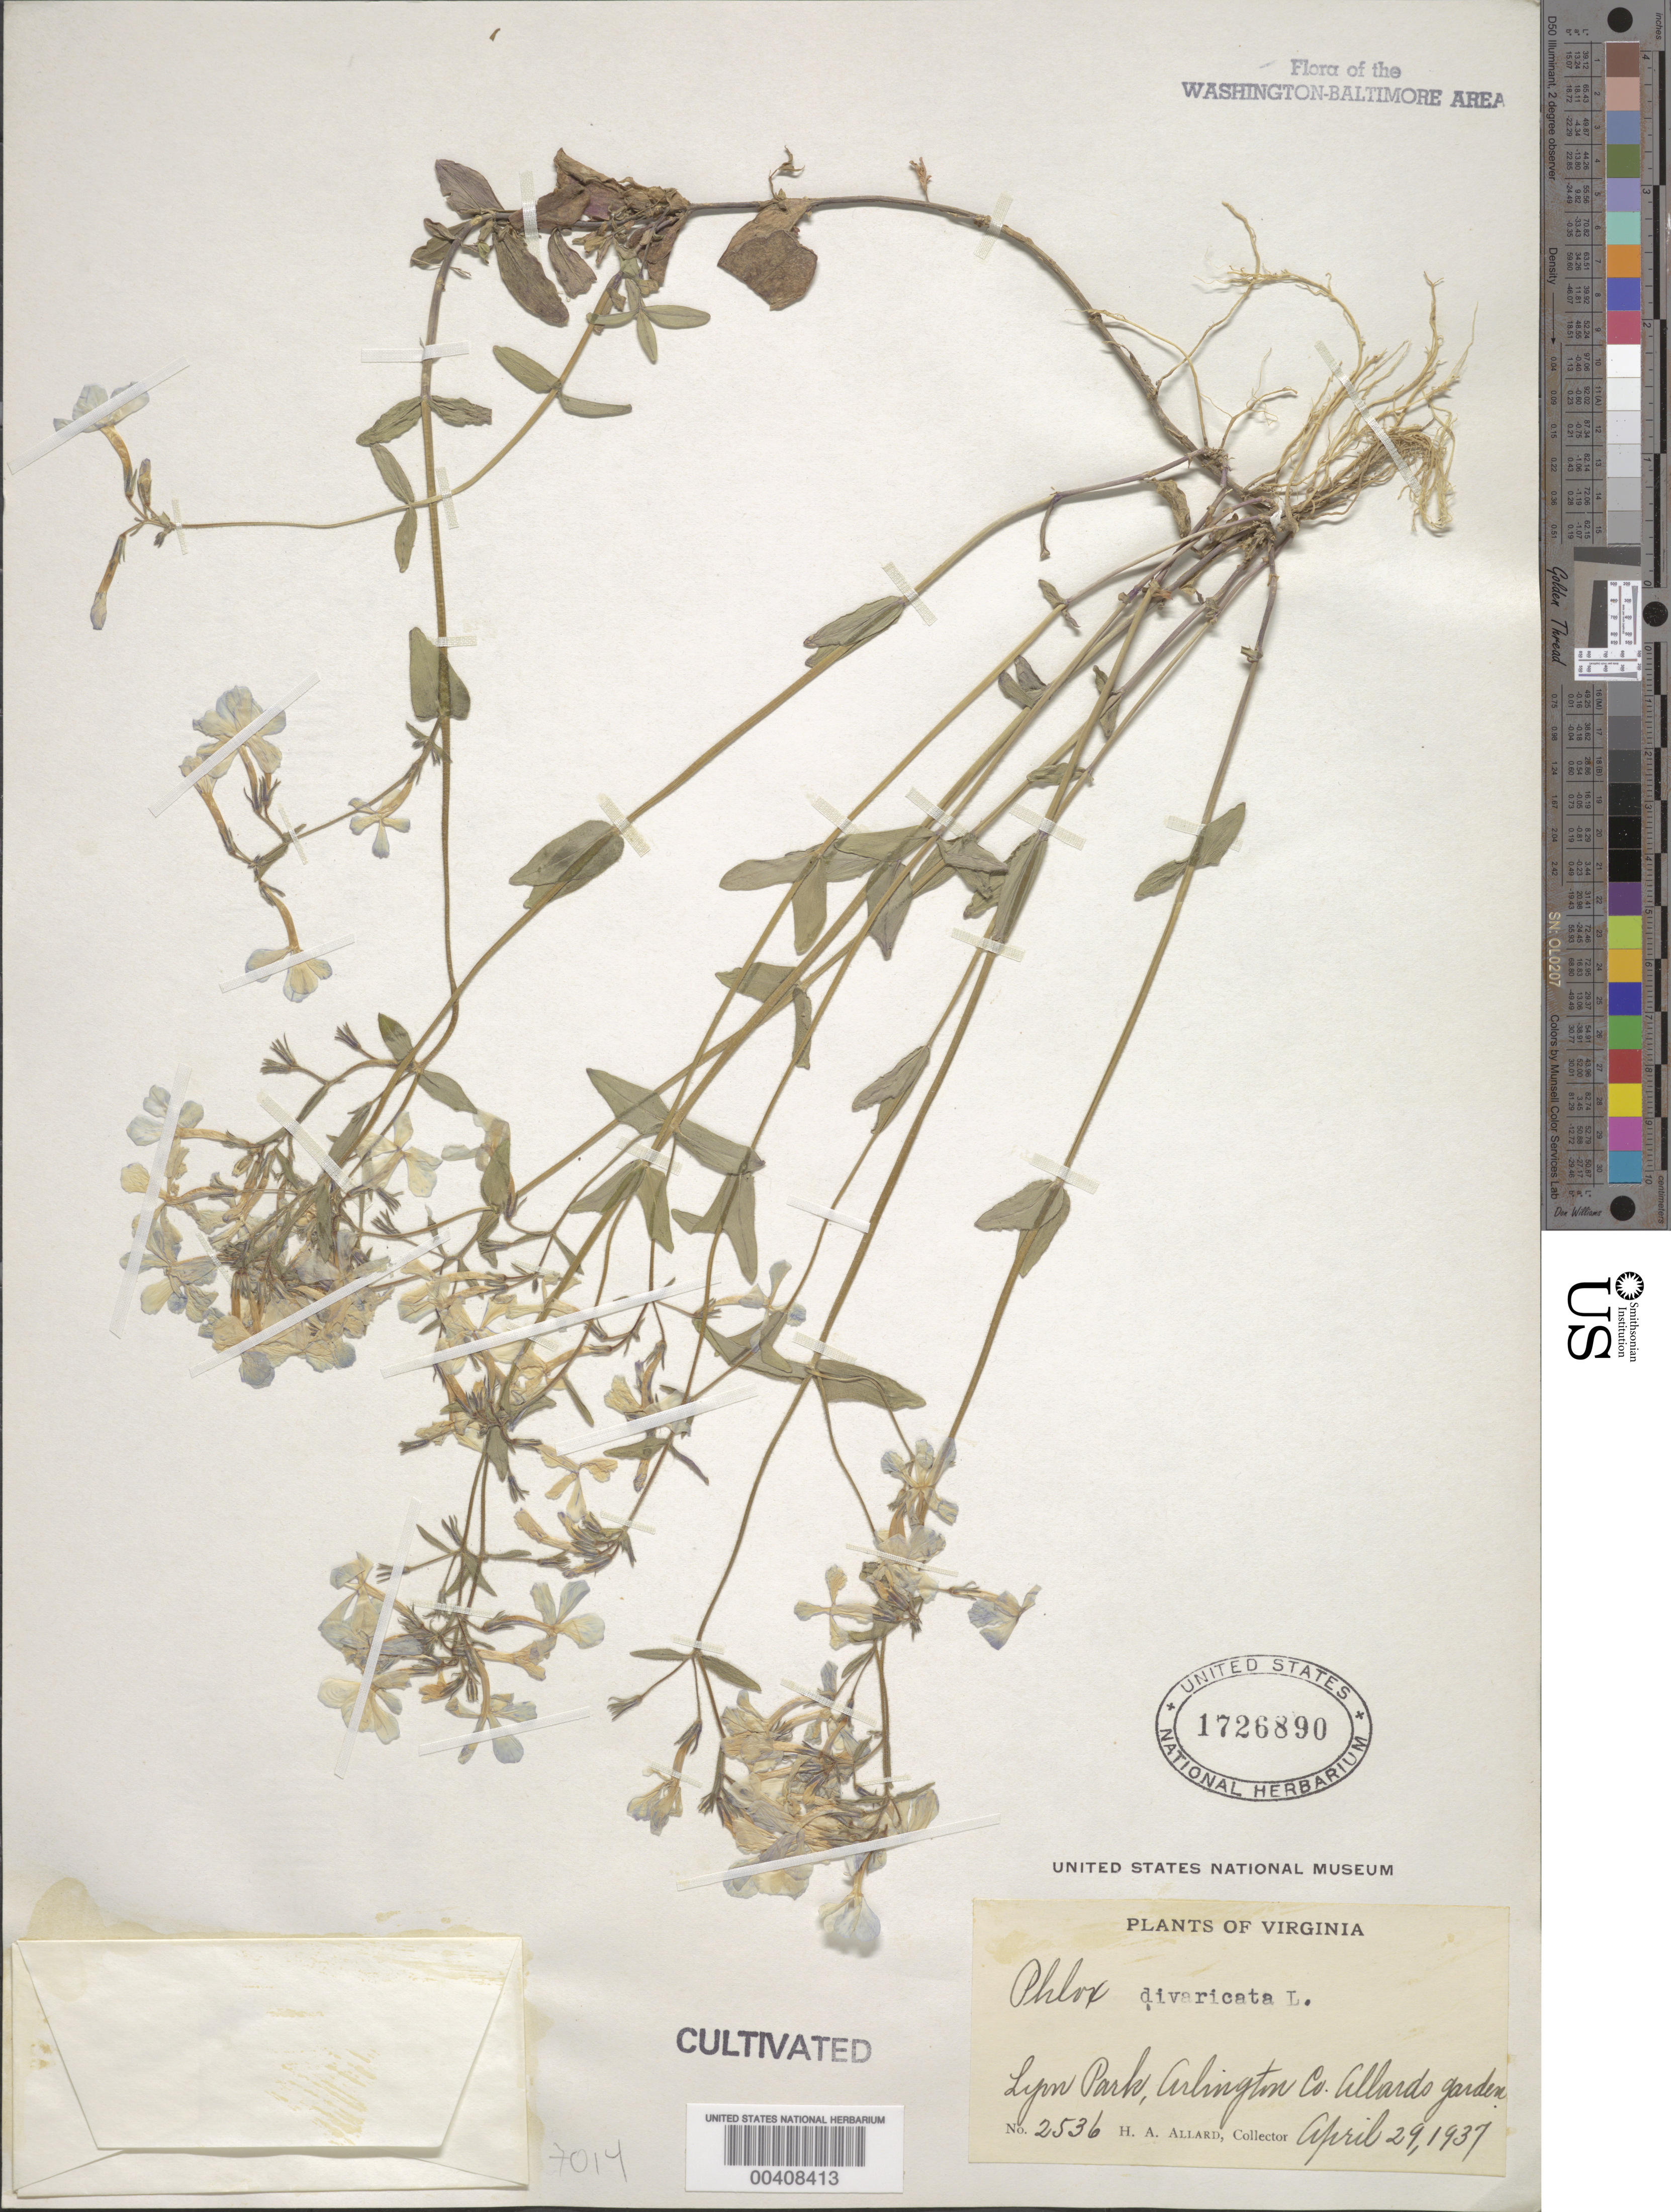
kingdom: Plantae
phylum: Tracheophyta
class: Magnoliopsida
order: Ericales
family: Polemoniaceae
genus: Phlox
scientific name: Phlox divaricata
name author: L.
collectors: H. A. Allard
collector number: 2536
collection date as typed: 29 Apr 1937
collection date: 1937-04-29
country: United States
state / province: Virginia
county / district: Arlington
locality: Lyon Park, Allard's Garden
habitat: Garden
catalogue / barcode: US 1726890